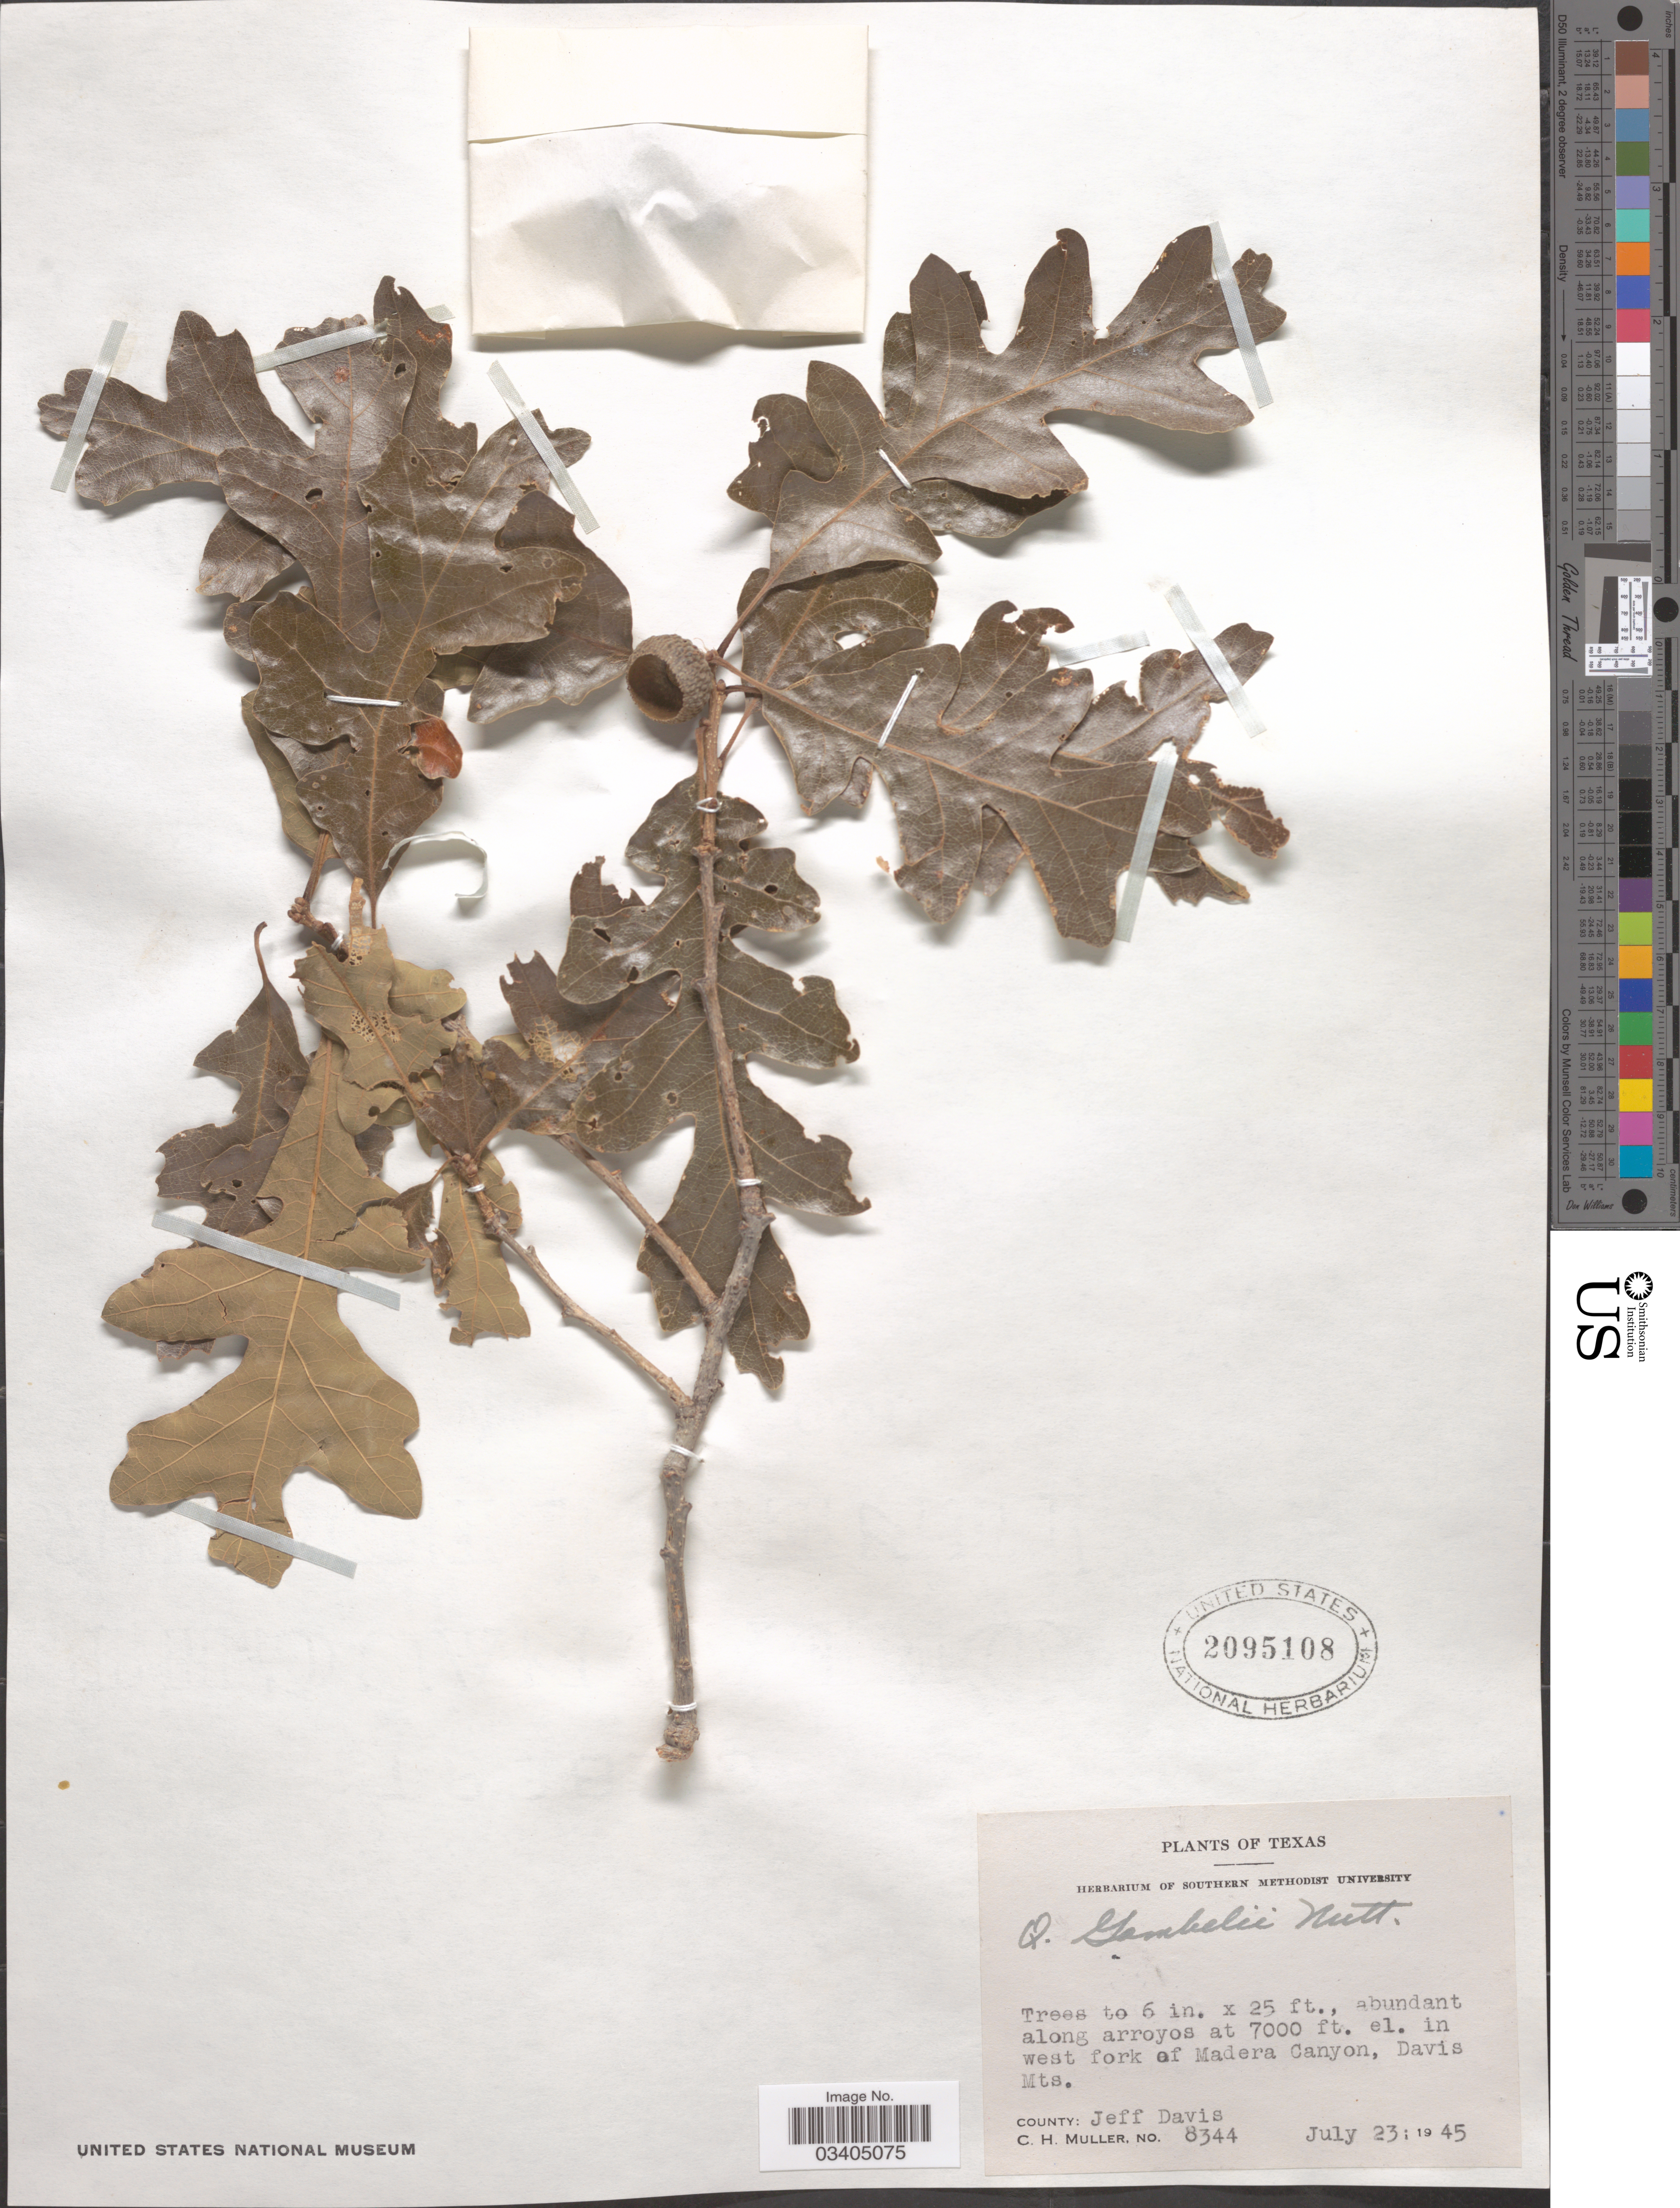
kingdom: Plantae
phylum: Tracheophyta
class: Magnoliopsida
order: Fagales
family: Fagaceae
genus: Quercus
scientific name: Quercus gambelii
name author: Nutt.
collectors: C. H. Mueller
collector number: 8344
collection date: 1945-07-23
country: United States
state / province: Texas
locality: Abundant along arroyos in west fork of Madera Canyon, Davis Mts. County: Jeff Davis.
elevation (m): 2134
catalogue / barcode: US 2095108